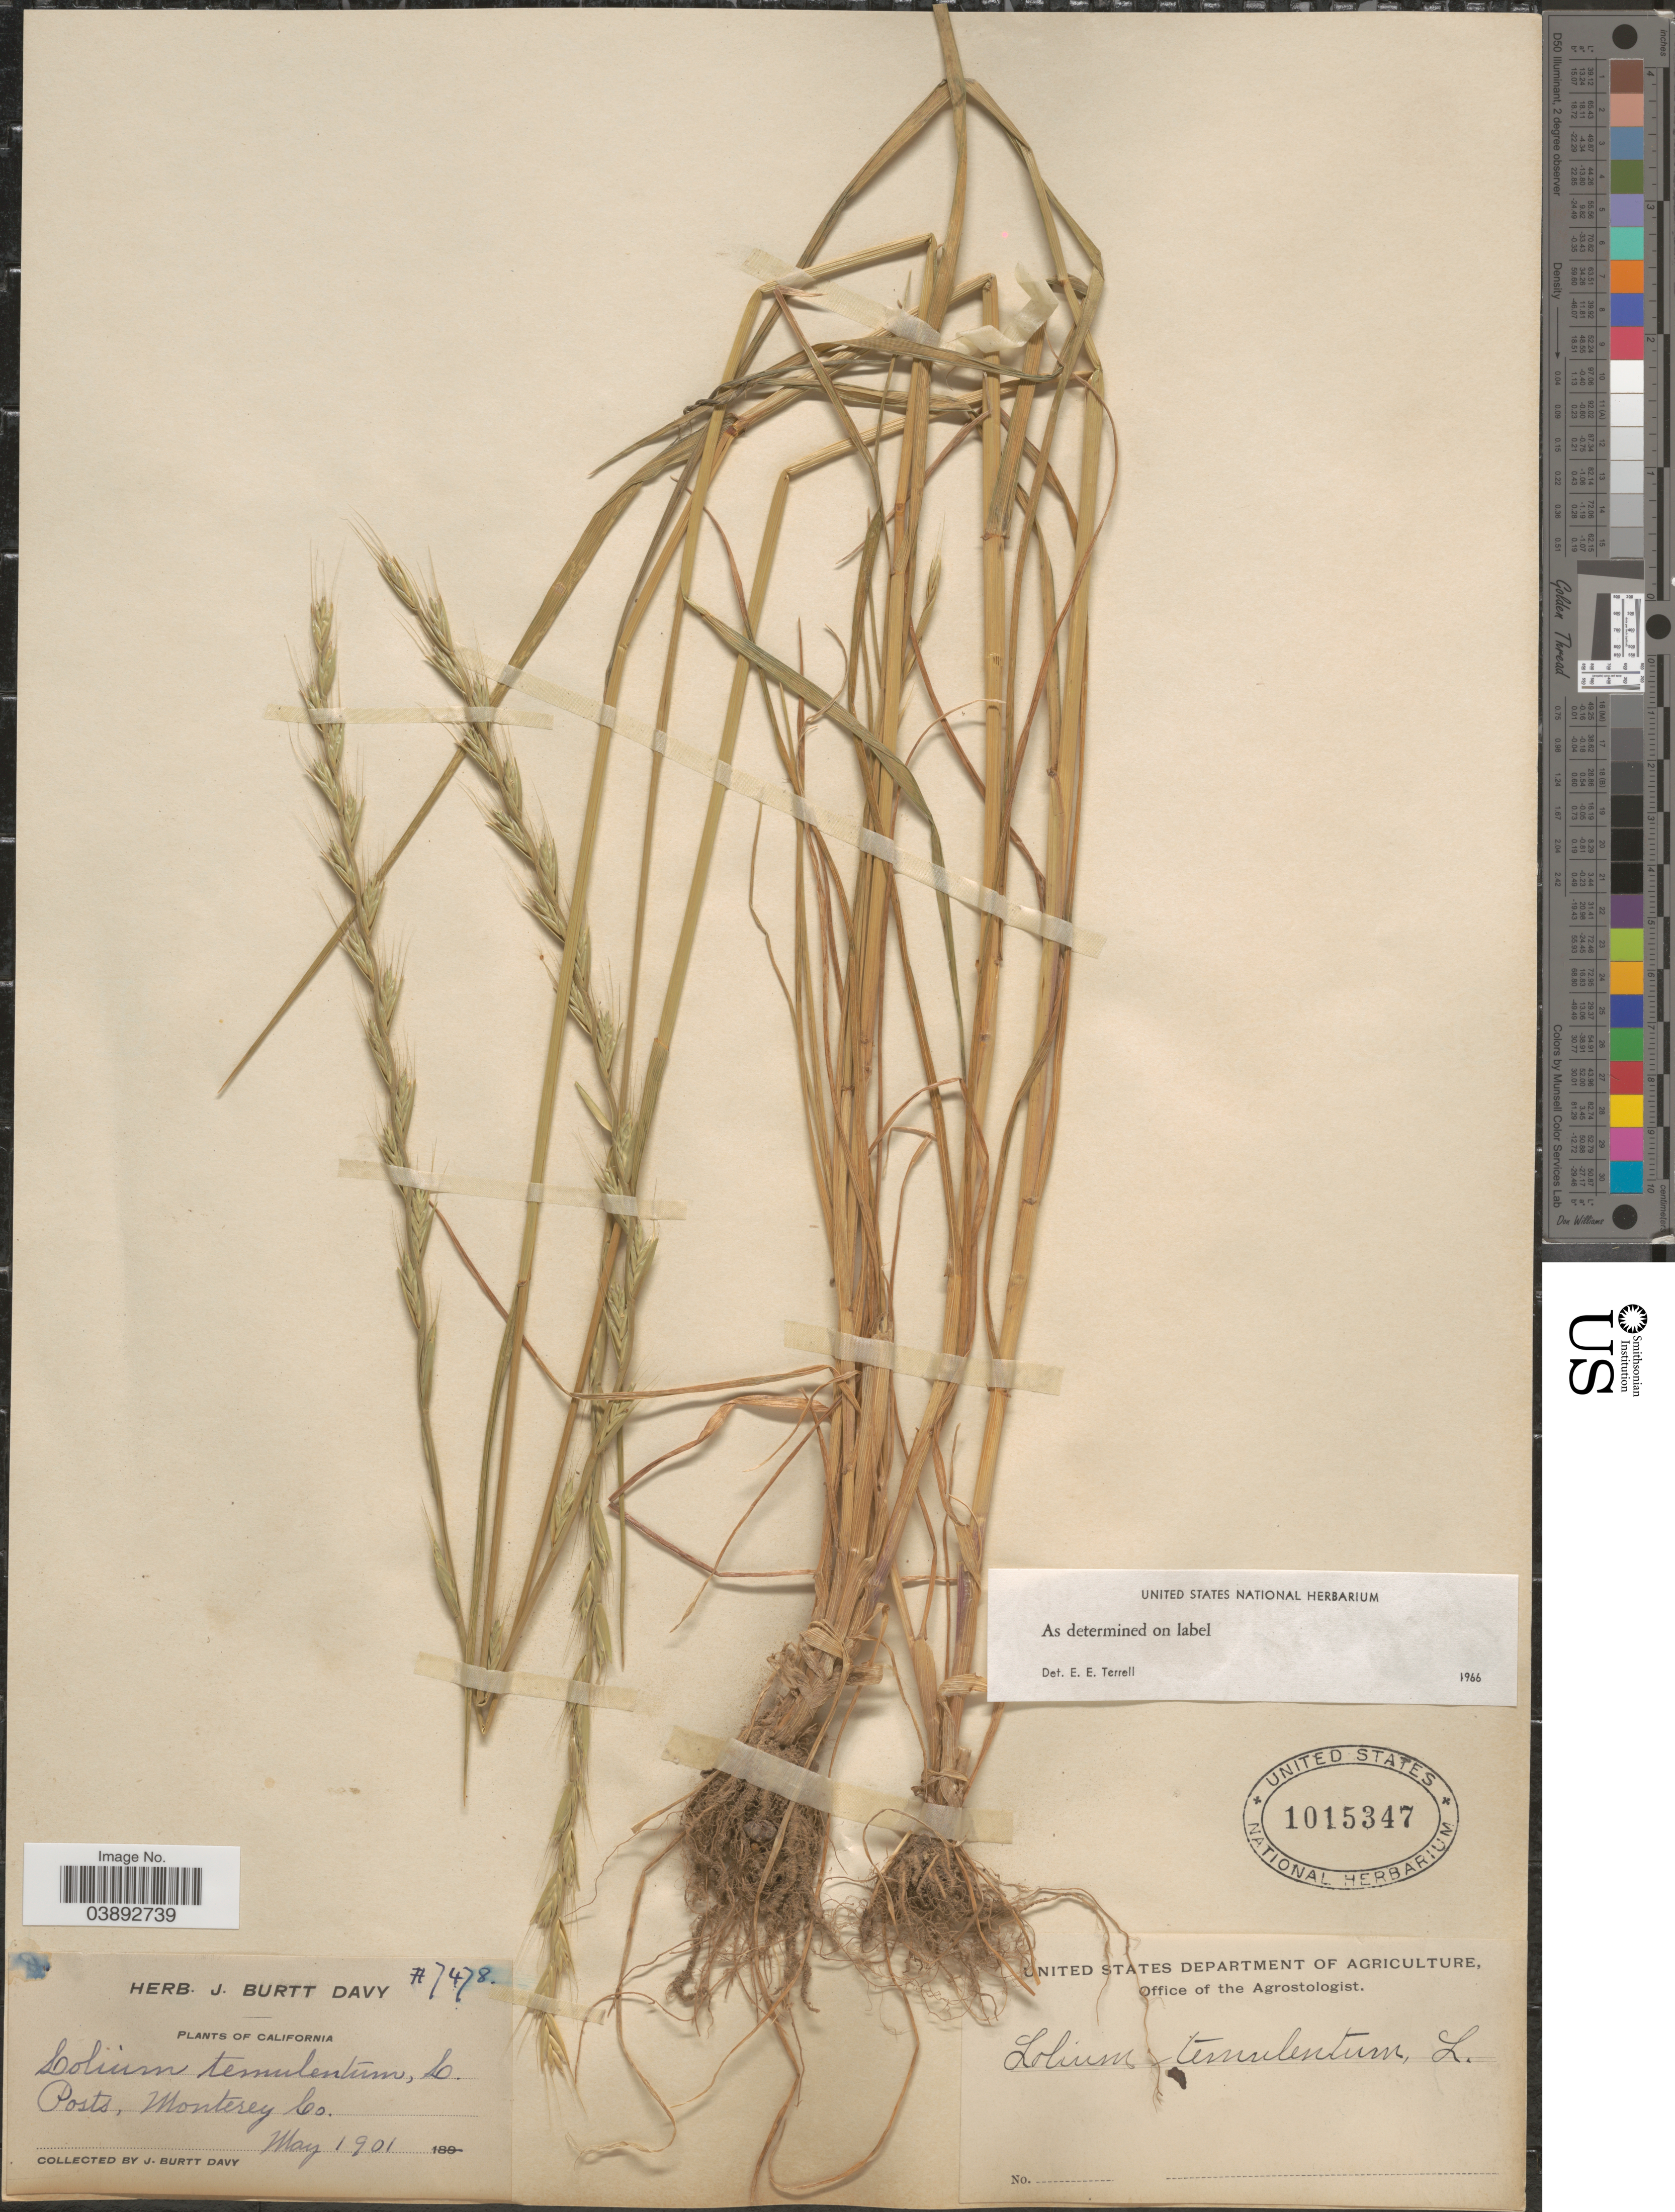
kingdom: Plantae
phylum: Tracheophyta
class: Liliopsida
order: Poales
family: Poaceae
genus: Lolium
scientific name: Lolium temulentum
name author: L.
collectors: J. Burtt Davy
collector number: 7478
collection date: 1901-05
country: United States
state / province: California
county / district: Monterey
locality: Posts, Monterey Co.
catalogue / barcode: US 1015347